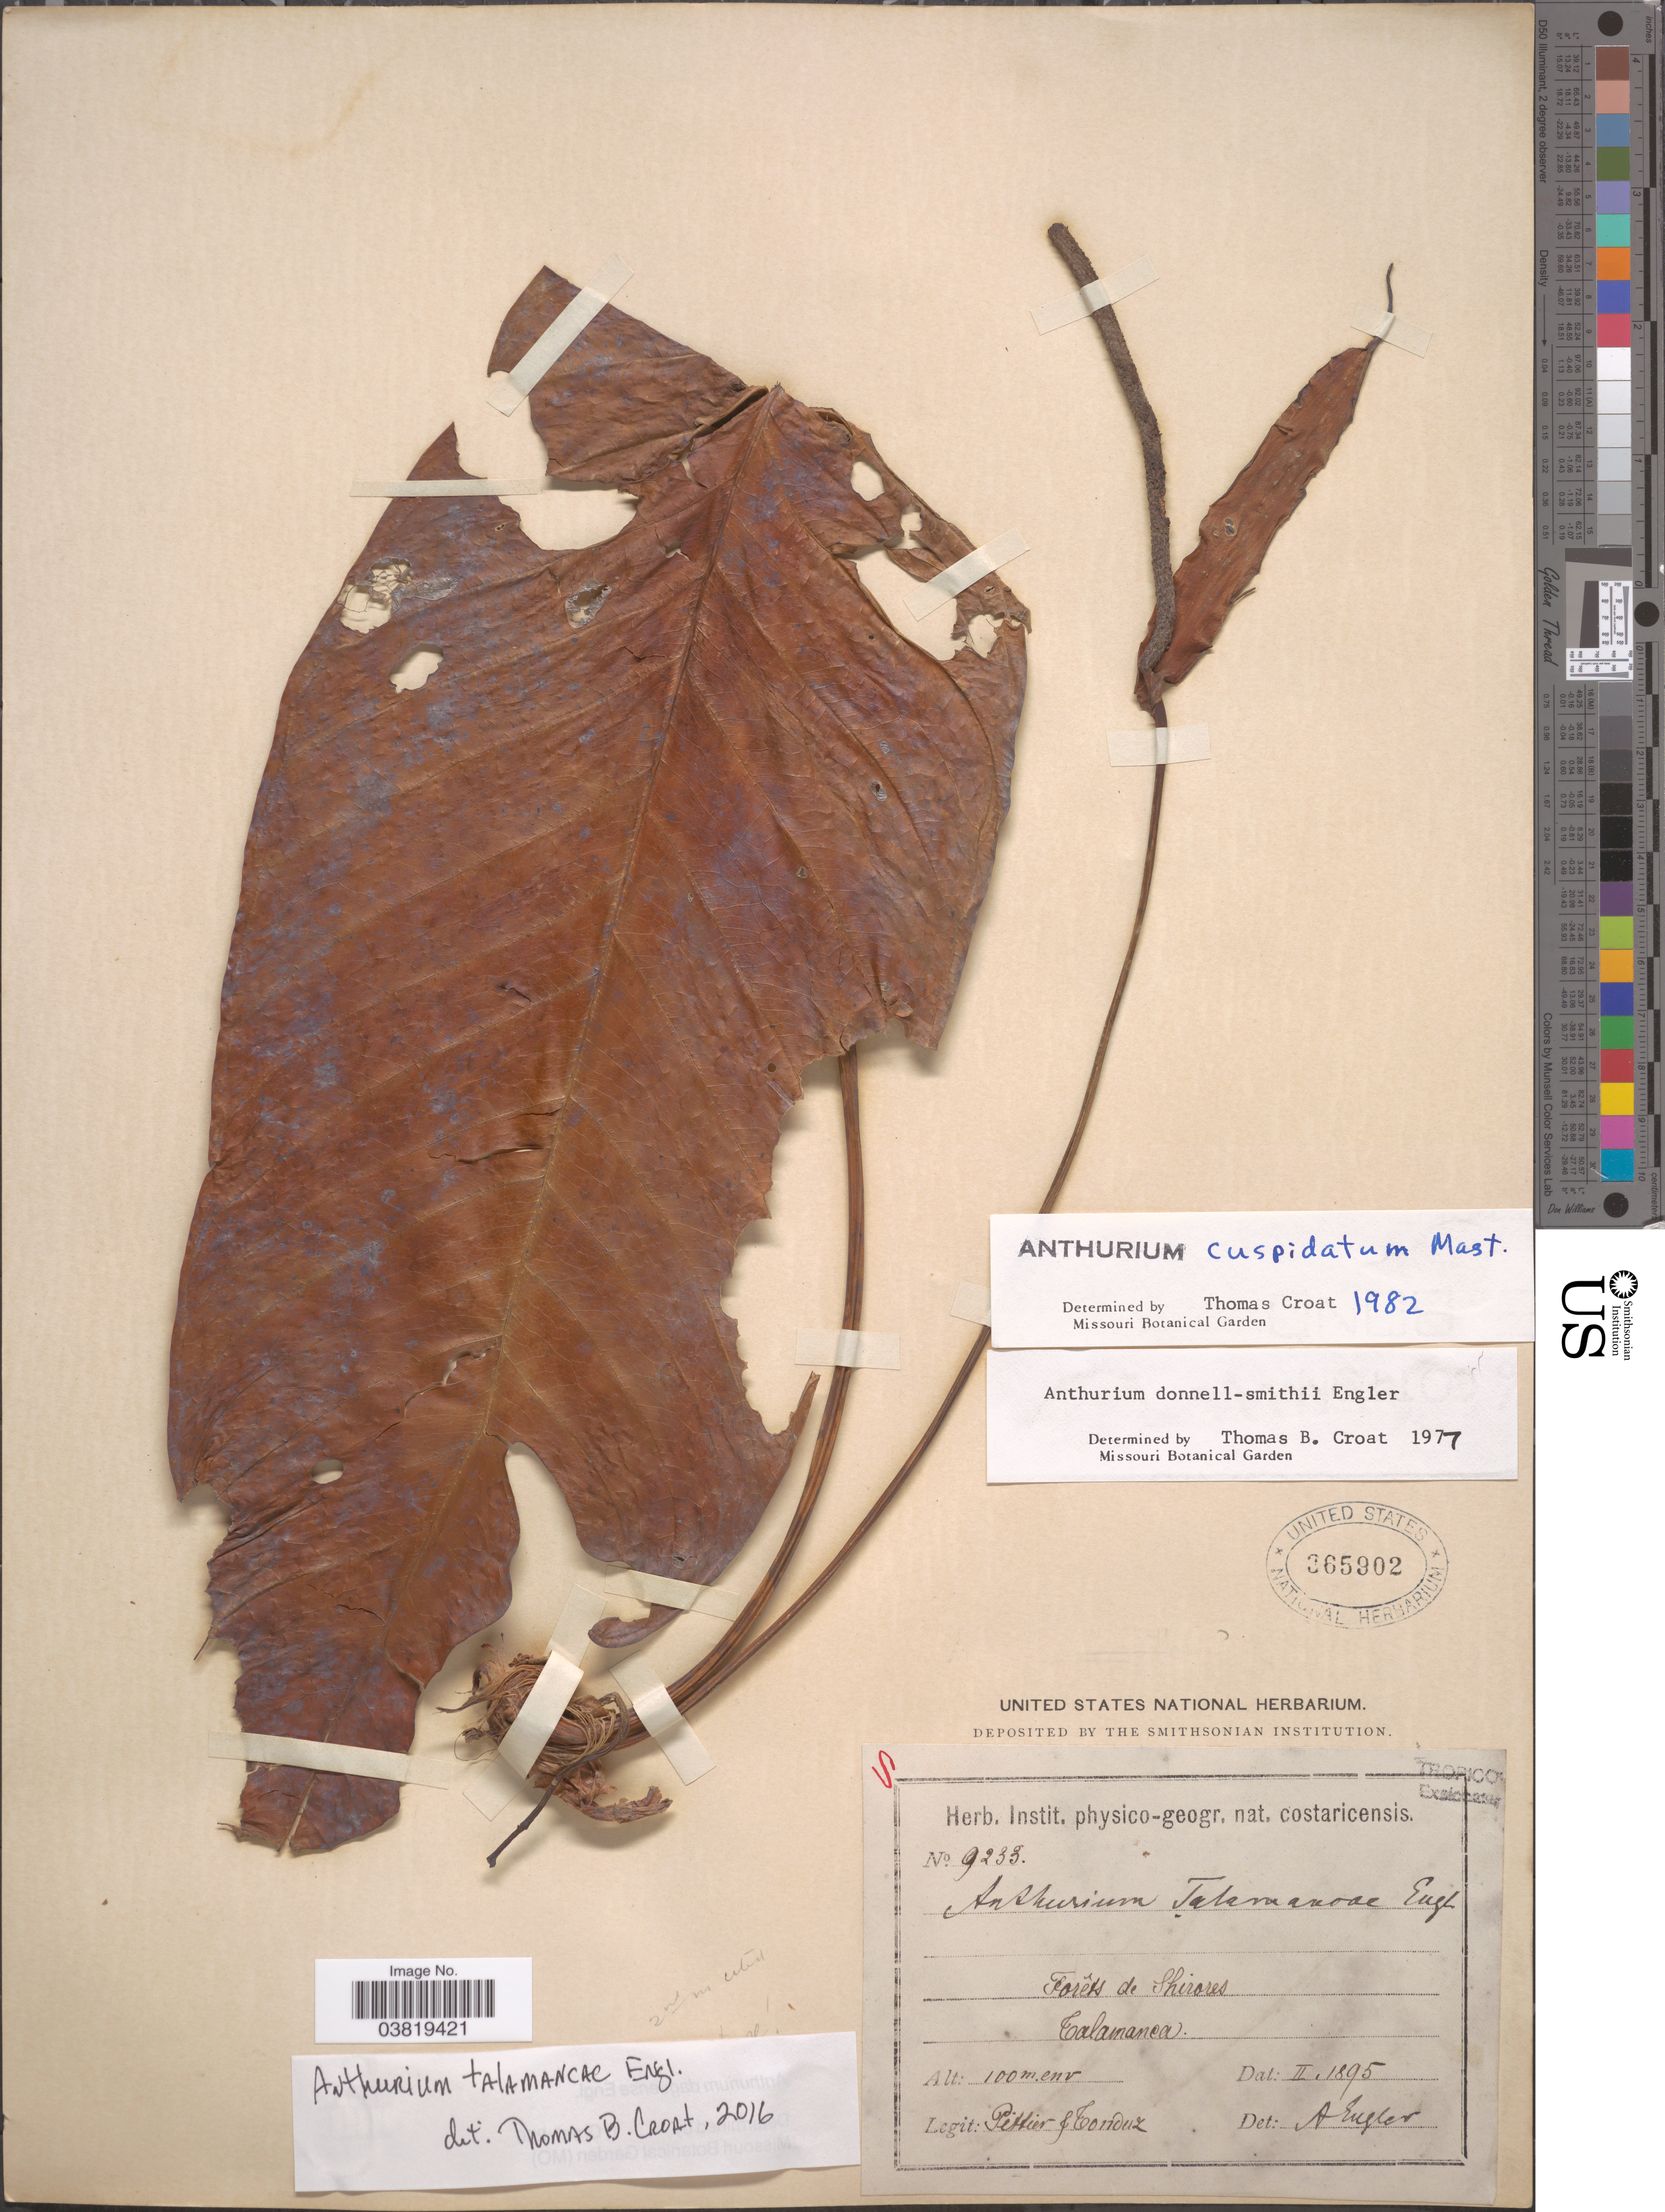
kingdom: Plantae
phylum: Tracheophyta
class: Liliopsida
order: Alismatales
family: Araceae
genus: Anthurium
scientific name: Anthurium talamancae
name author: Engl.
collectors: Pittier, -- & Tonduz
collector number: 9233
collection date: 1895-02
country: Costa Rica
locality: Forêts de Shirores. Talamanca.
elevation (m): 100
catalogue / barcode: US 365902